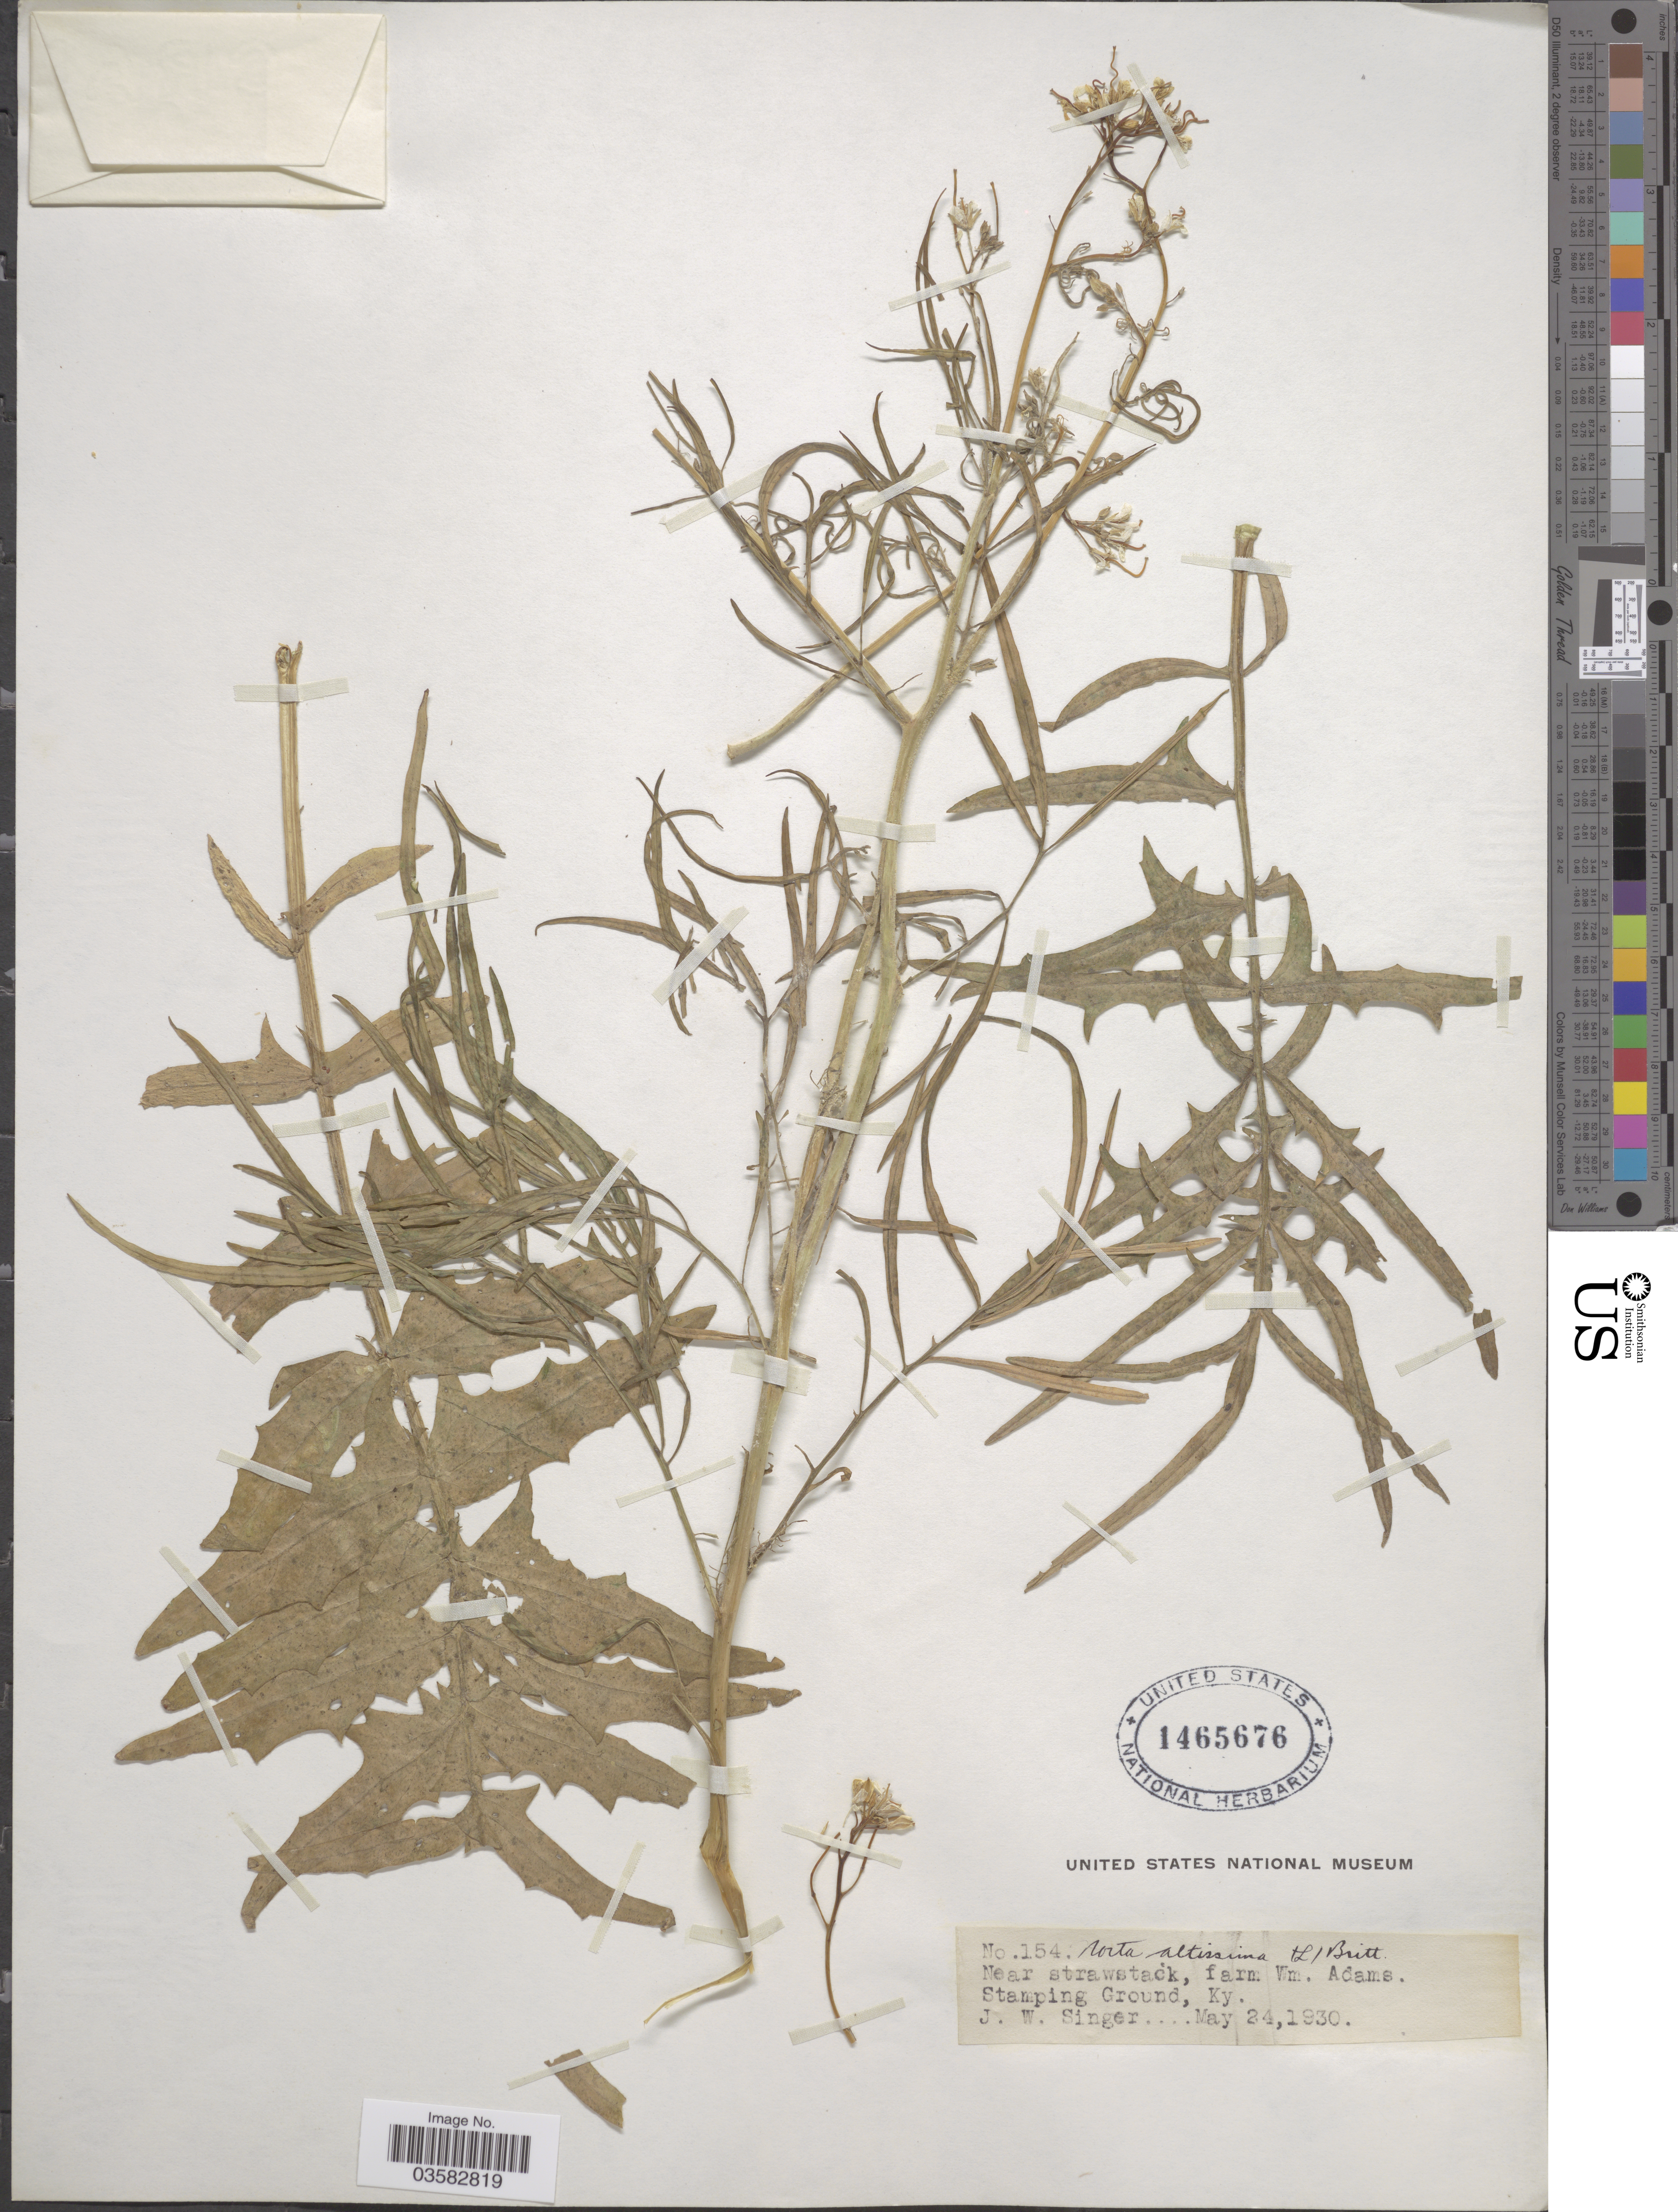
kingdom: Plantae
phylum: Tracheophyta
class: Magnoliopsida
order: Brassicales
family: Brassicaceae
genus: Sisymbrium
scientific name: Sisymbrium altissimum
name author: L.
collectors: J. EW. Singer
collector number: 154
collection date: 1930-05-24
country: United States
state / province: Kentucky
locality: Near strawstack, farm Wm. Adams. Stamping Ground.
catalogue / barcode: US 1465676